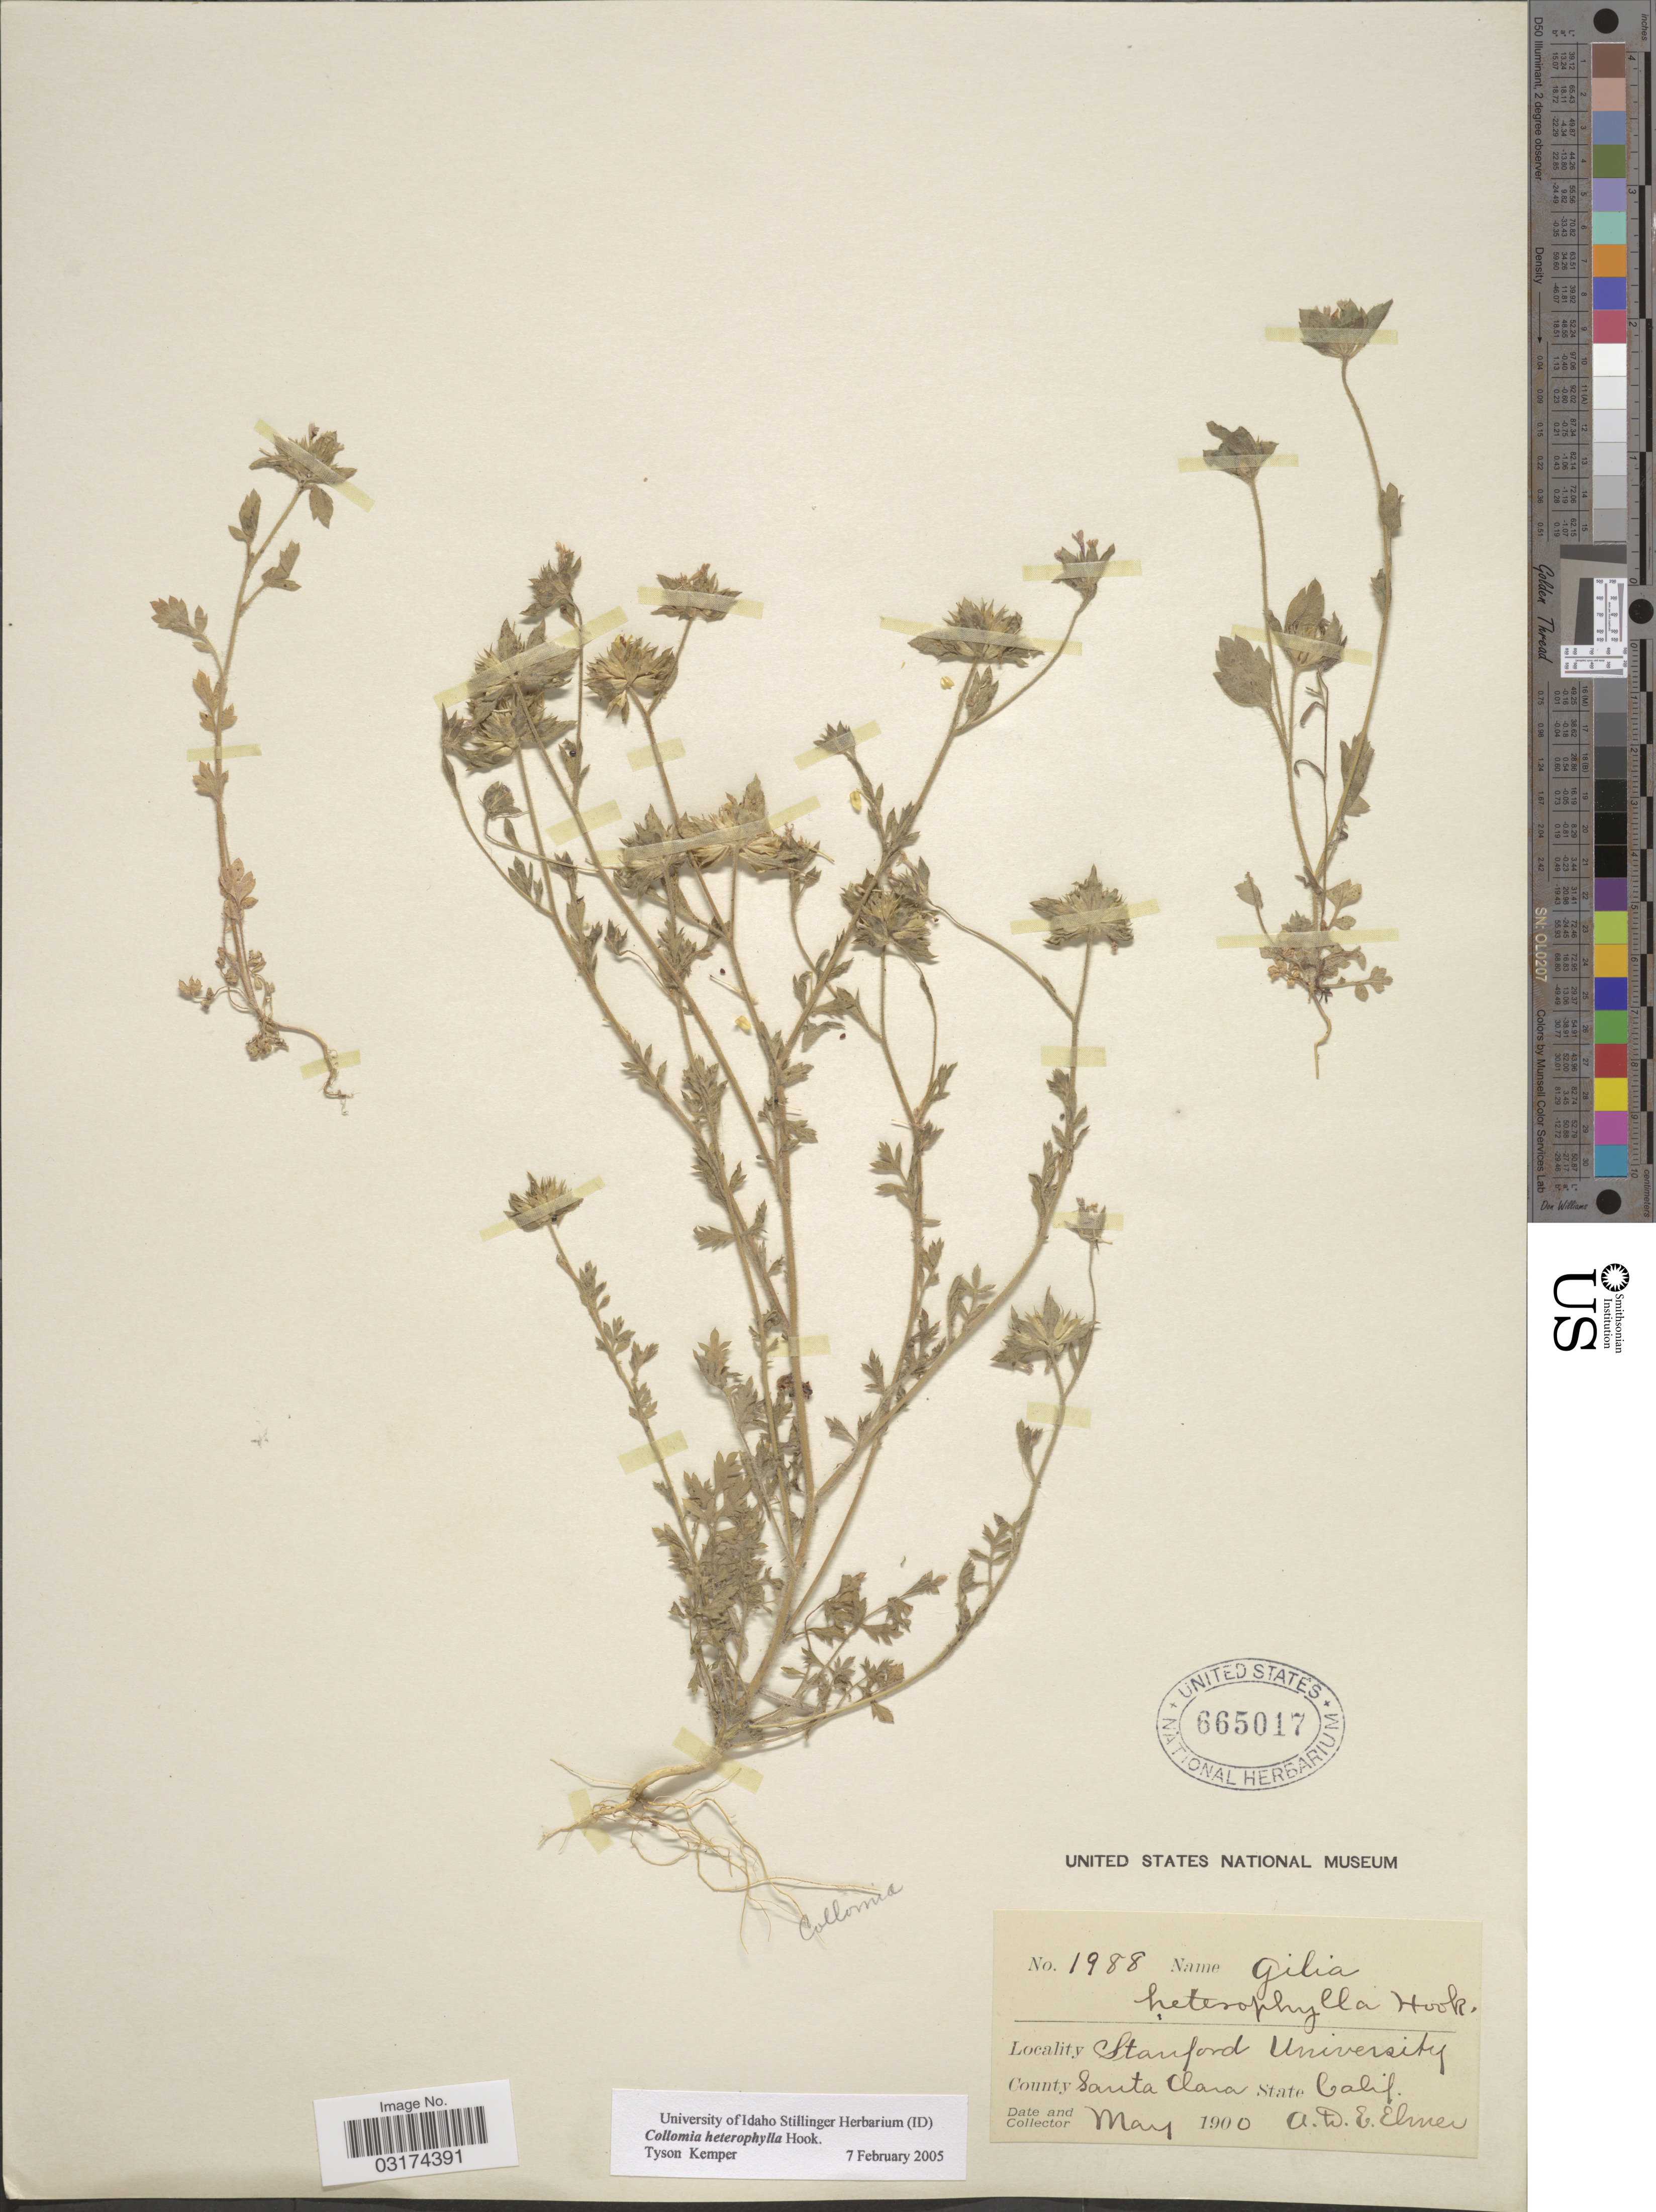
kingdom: Plantae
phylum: Tracheophyta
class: Magnoliopsida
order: Ericales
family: Polemoniaceae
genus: Collomia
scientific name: Collomia heterophylla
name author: Hook.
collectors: A. D. E. Elmer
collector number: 1988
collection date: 1900-05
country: United States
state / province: California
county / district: Santa Clara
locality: Stanford University. County Santa Clara.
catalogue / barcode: US 665017